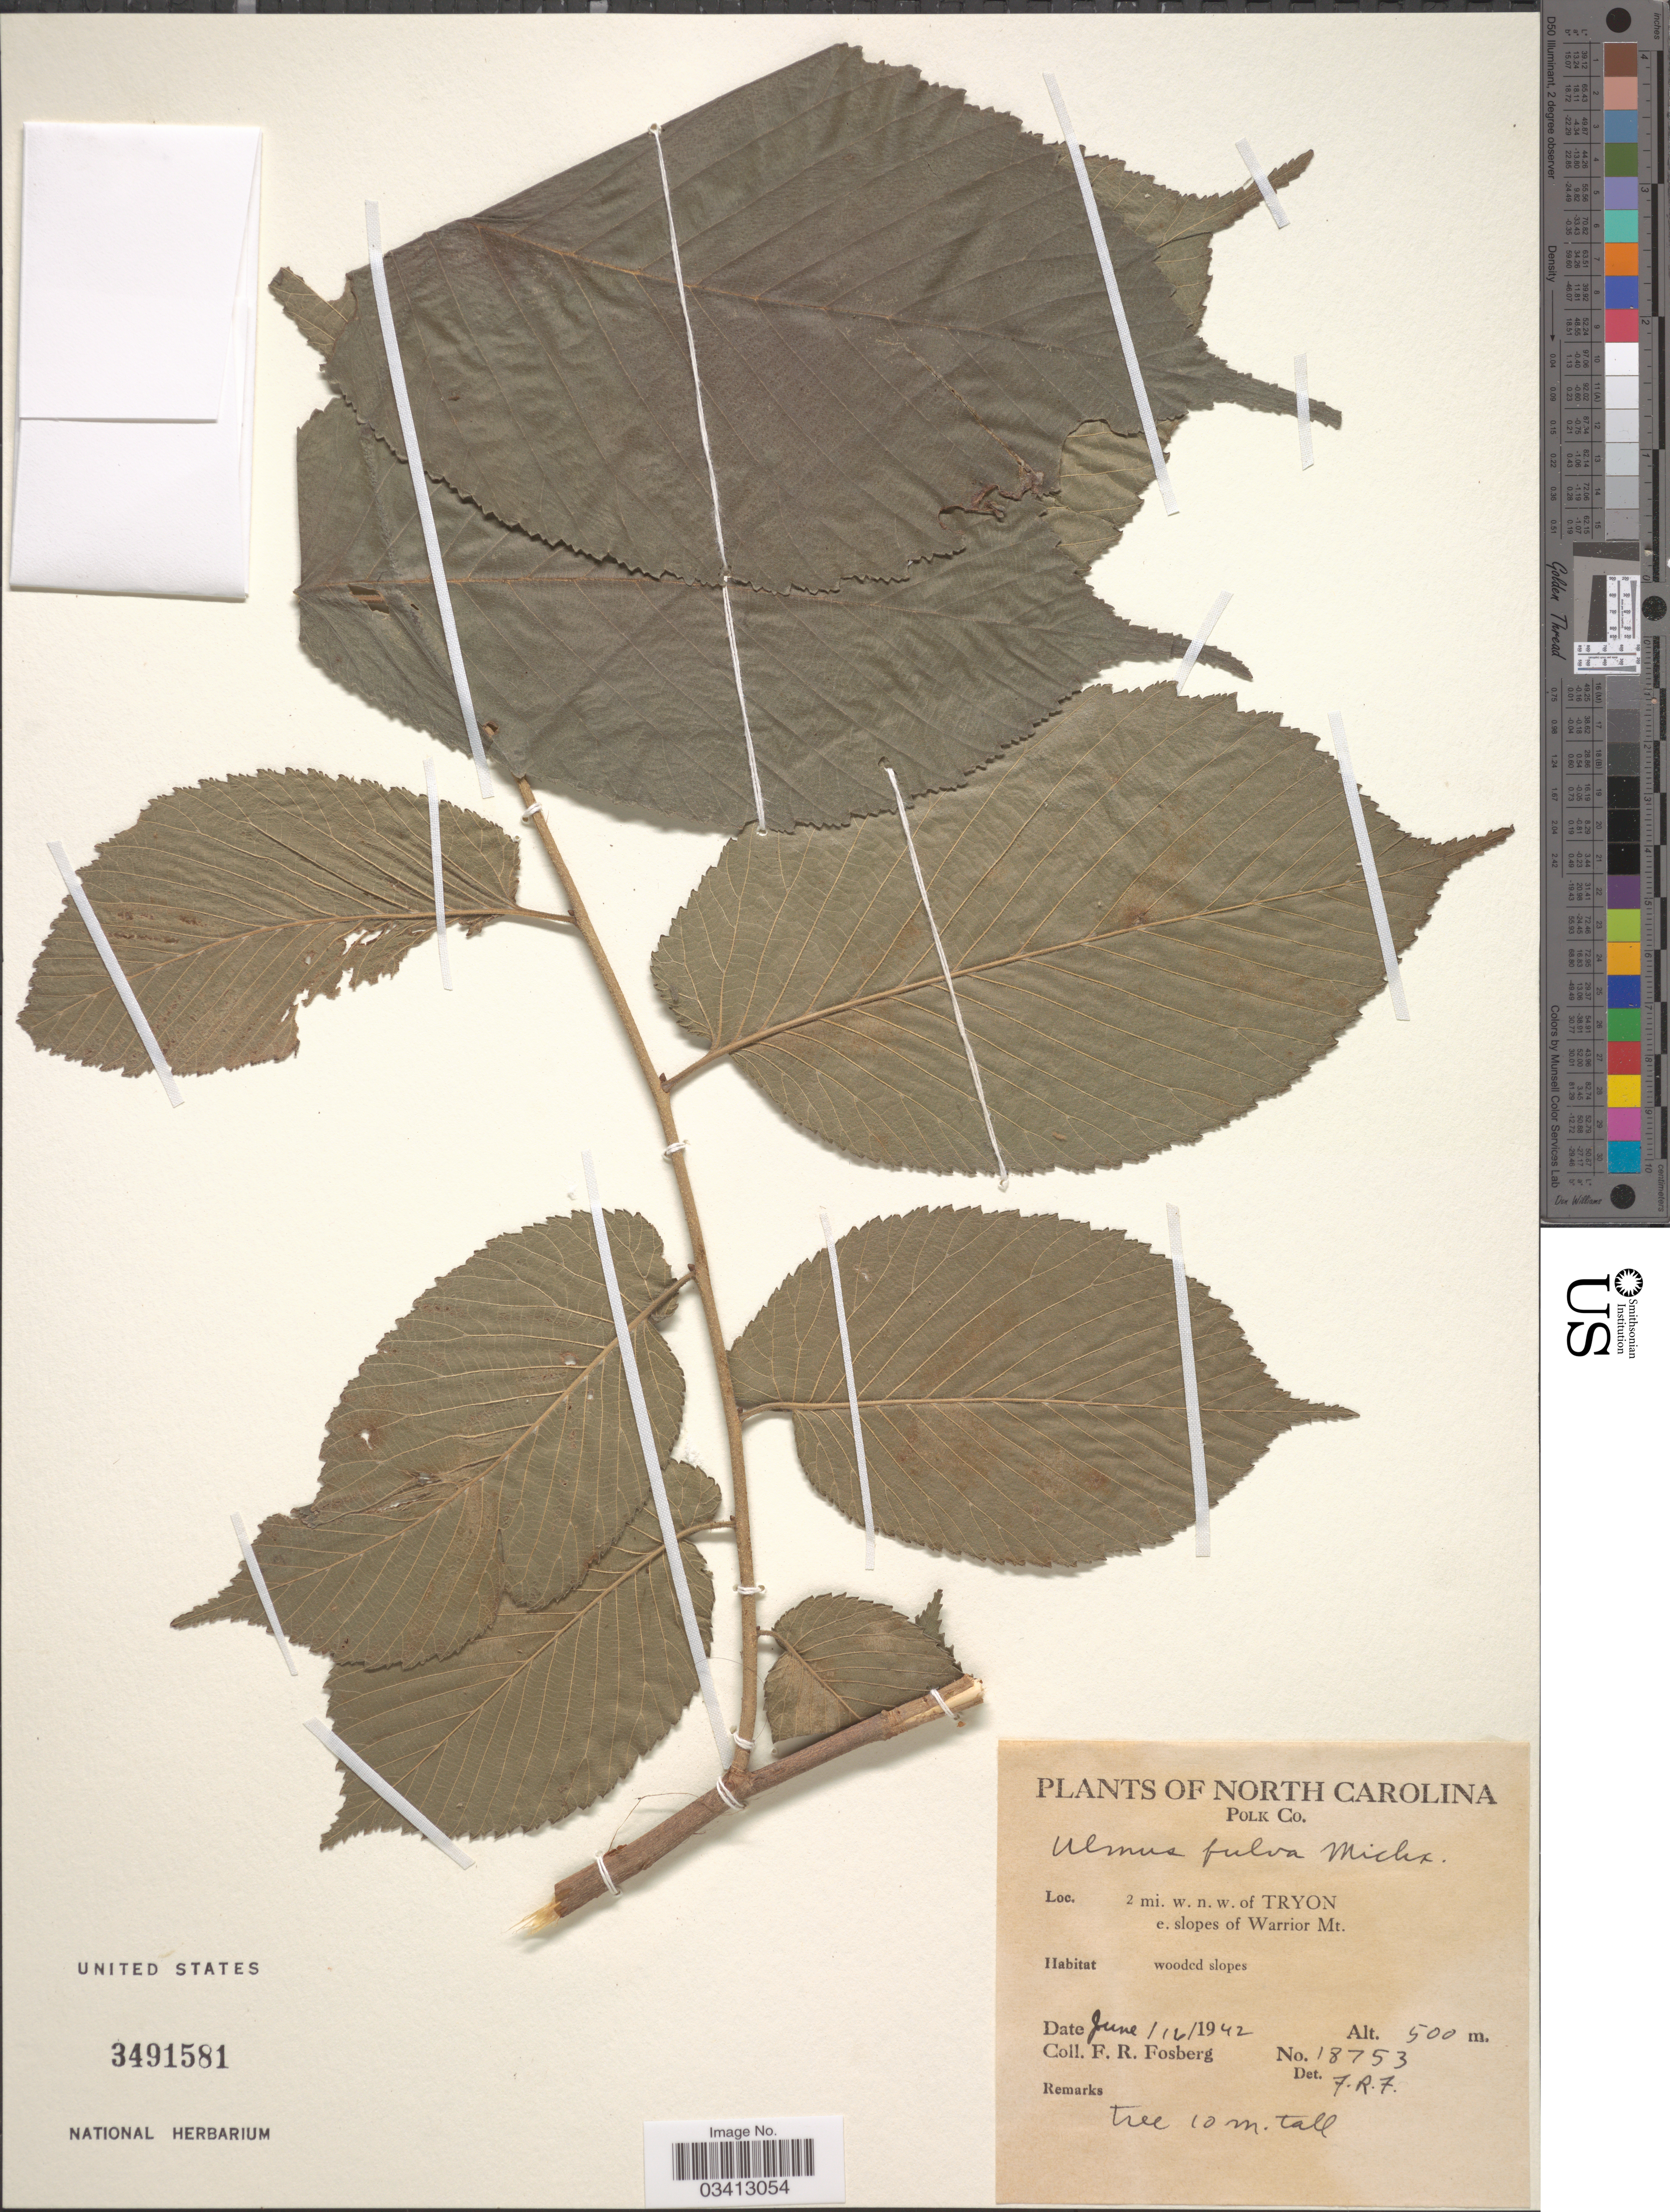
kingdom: Plantae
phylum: Tracheophyta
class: Magnoliopsida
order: Rosales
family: Ulmaceae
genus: Ulmus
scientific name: Ulmus rubra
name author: Muhl.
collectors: F. R. Fosberg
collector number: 18753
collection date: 1942-06-12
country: United States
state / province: North Carolina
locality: Polk Co. 2 mi. w.n.w. of Tryon e. slopes of Warrior Mt.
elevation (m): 500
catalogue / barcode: US 3491581